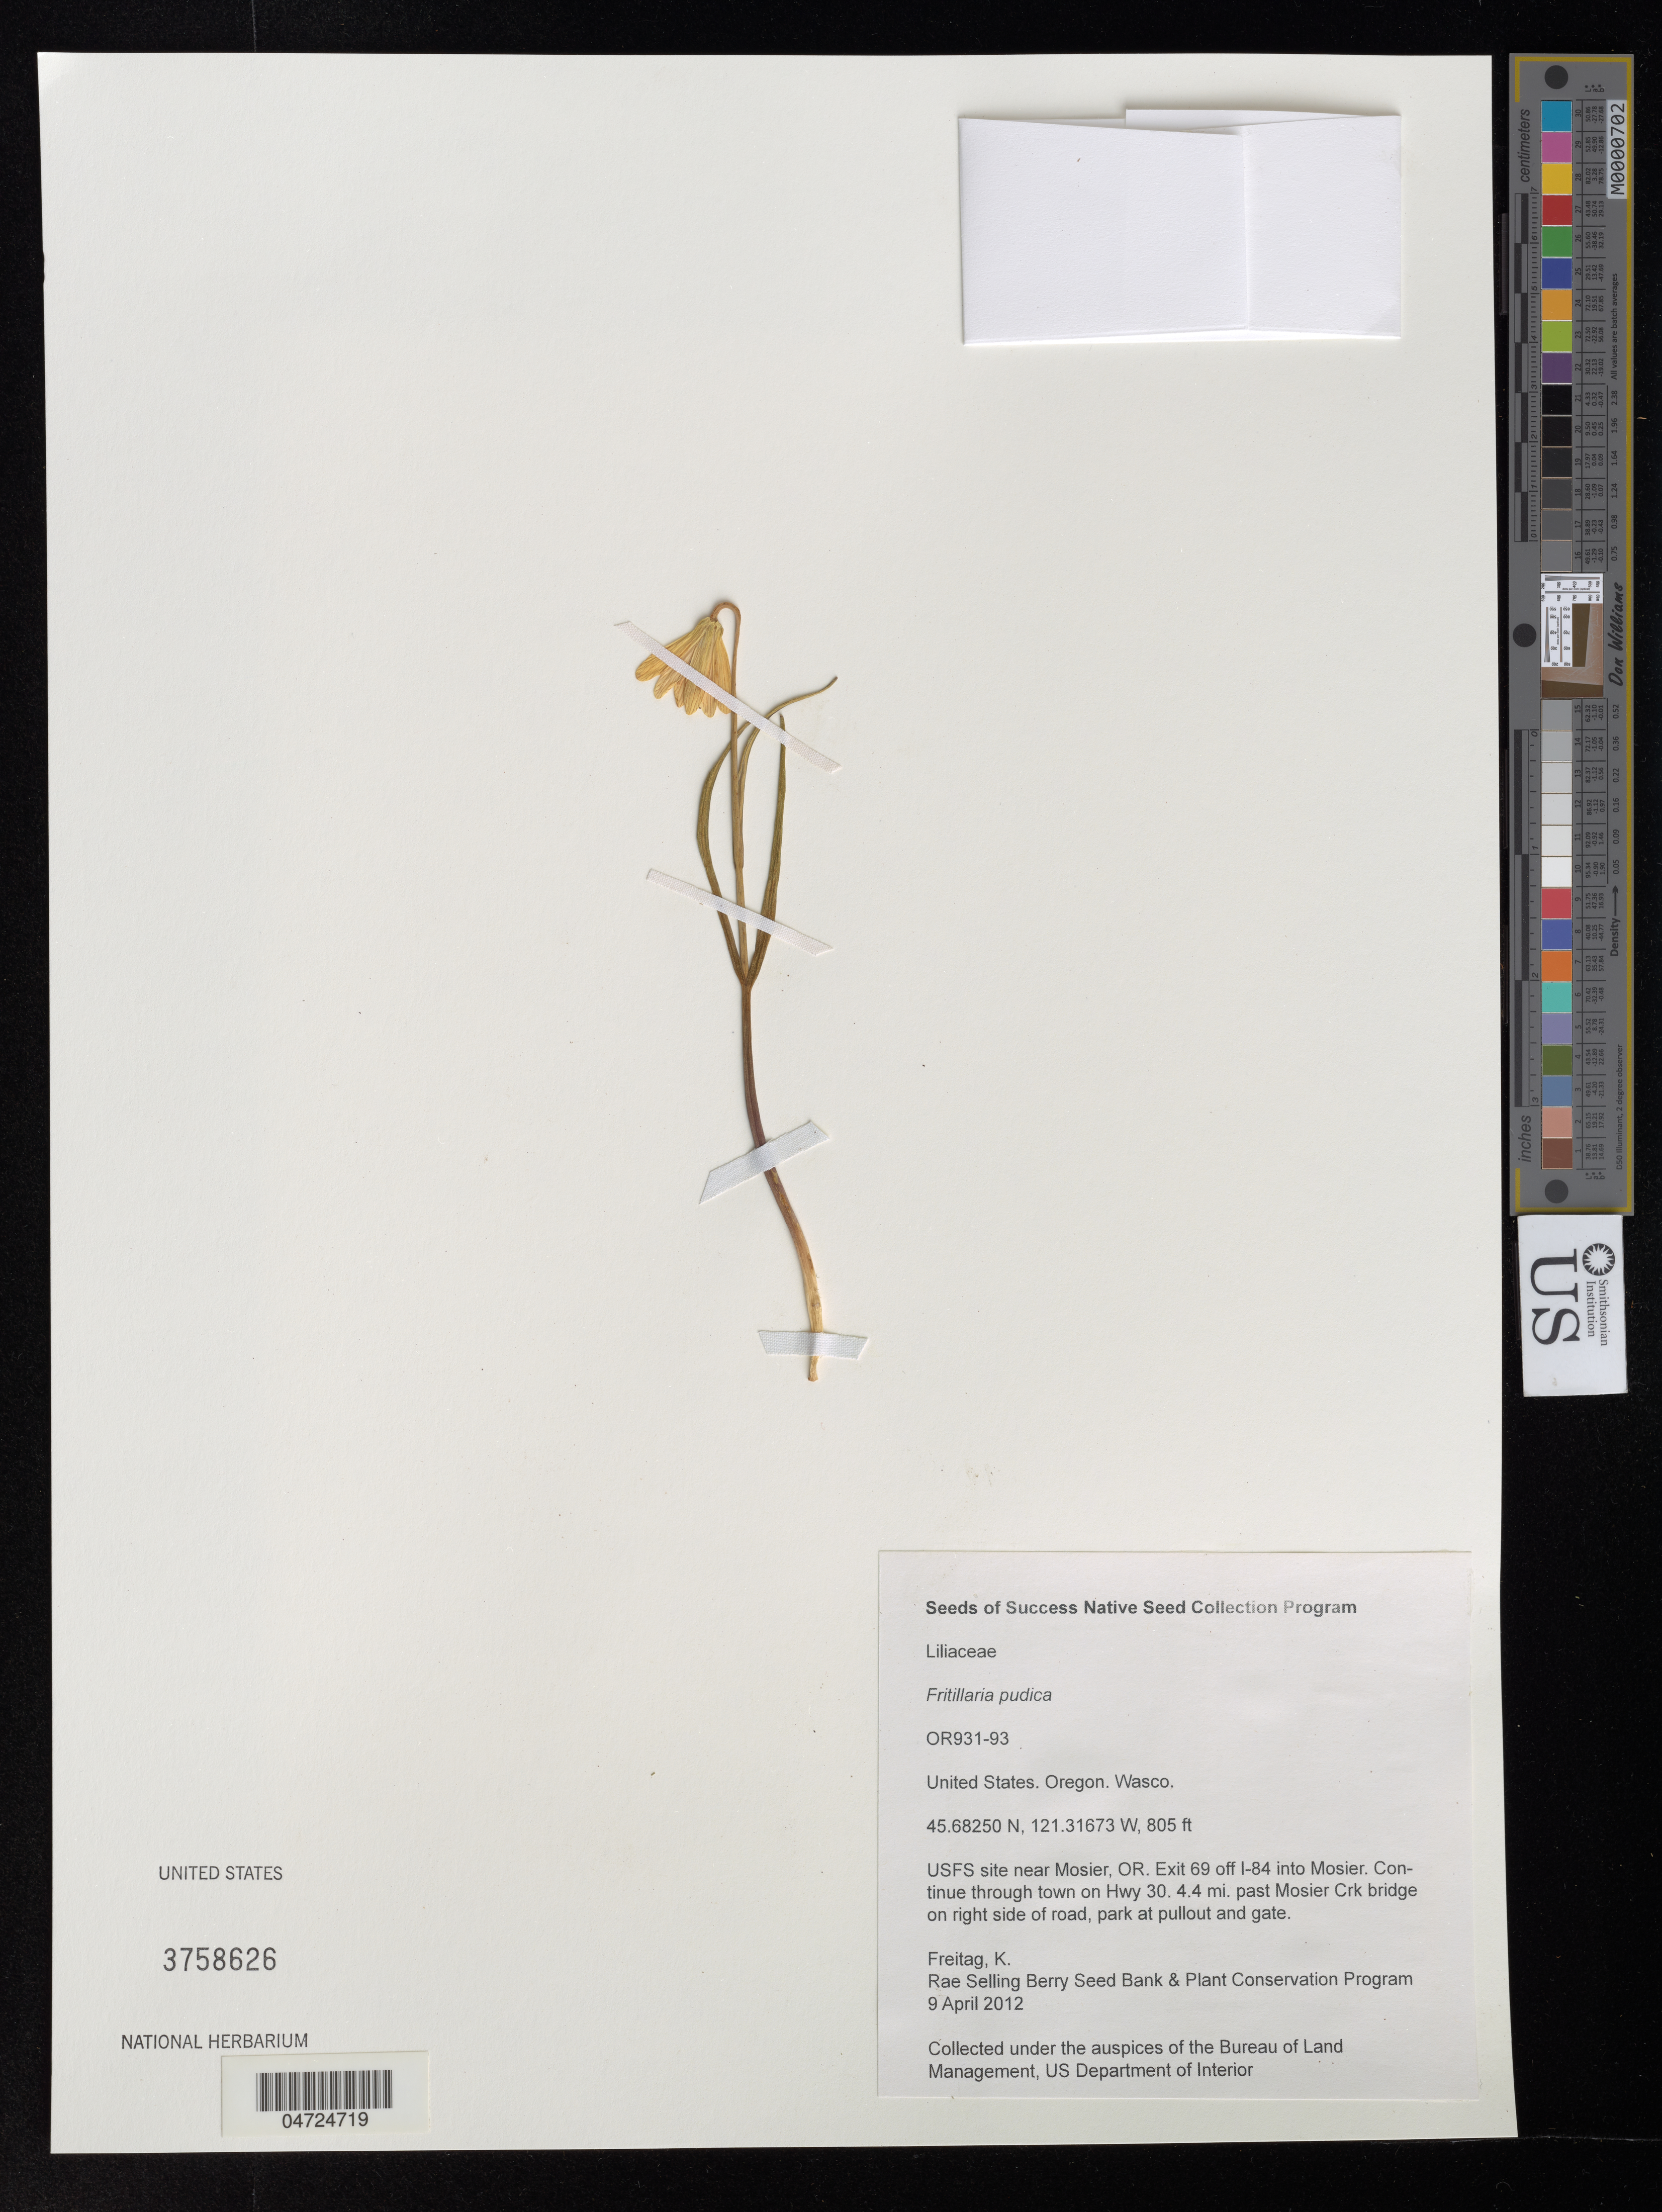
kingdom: Plantae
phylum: Tracheophyta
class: Liliopsida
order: Liliales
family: Liliaceae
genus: Fritillaria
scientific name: Fritillaria pudica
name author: (Pursh) Spreng.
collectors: K. Freitag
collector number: OR931-93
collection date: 2012-04-09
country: United States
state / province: Oregon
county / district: Wasco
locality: Wasco. USFS site near Mosier, OR. Exit 69 off I-84 into Mosier. Continue through town on Hwy 30. 4.4 mi. past Mosier Crk bridge on right side of road, park at pullout and gate.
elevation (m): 245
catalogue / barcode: US 3758626